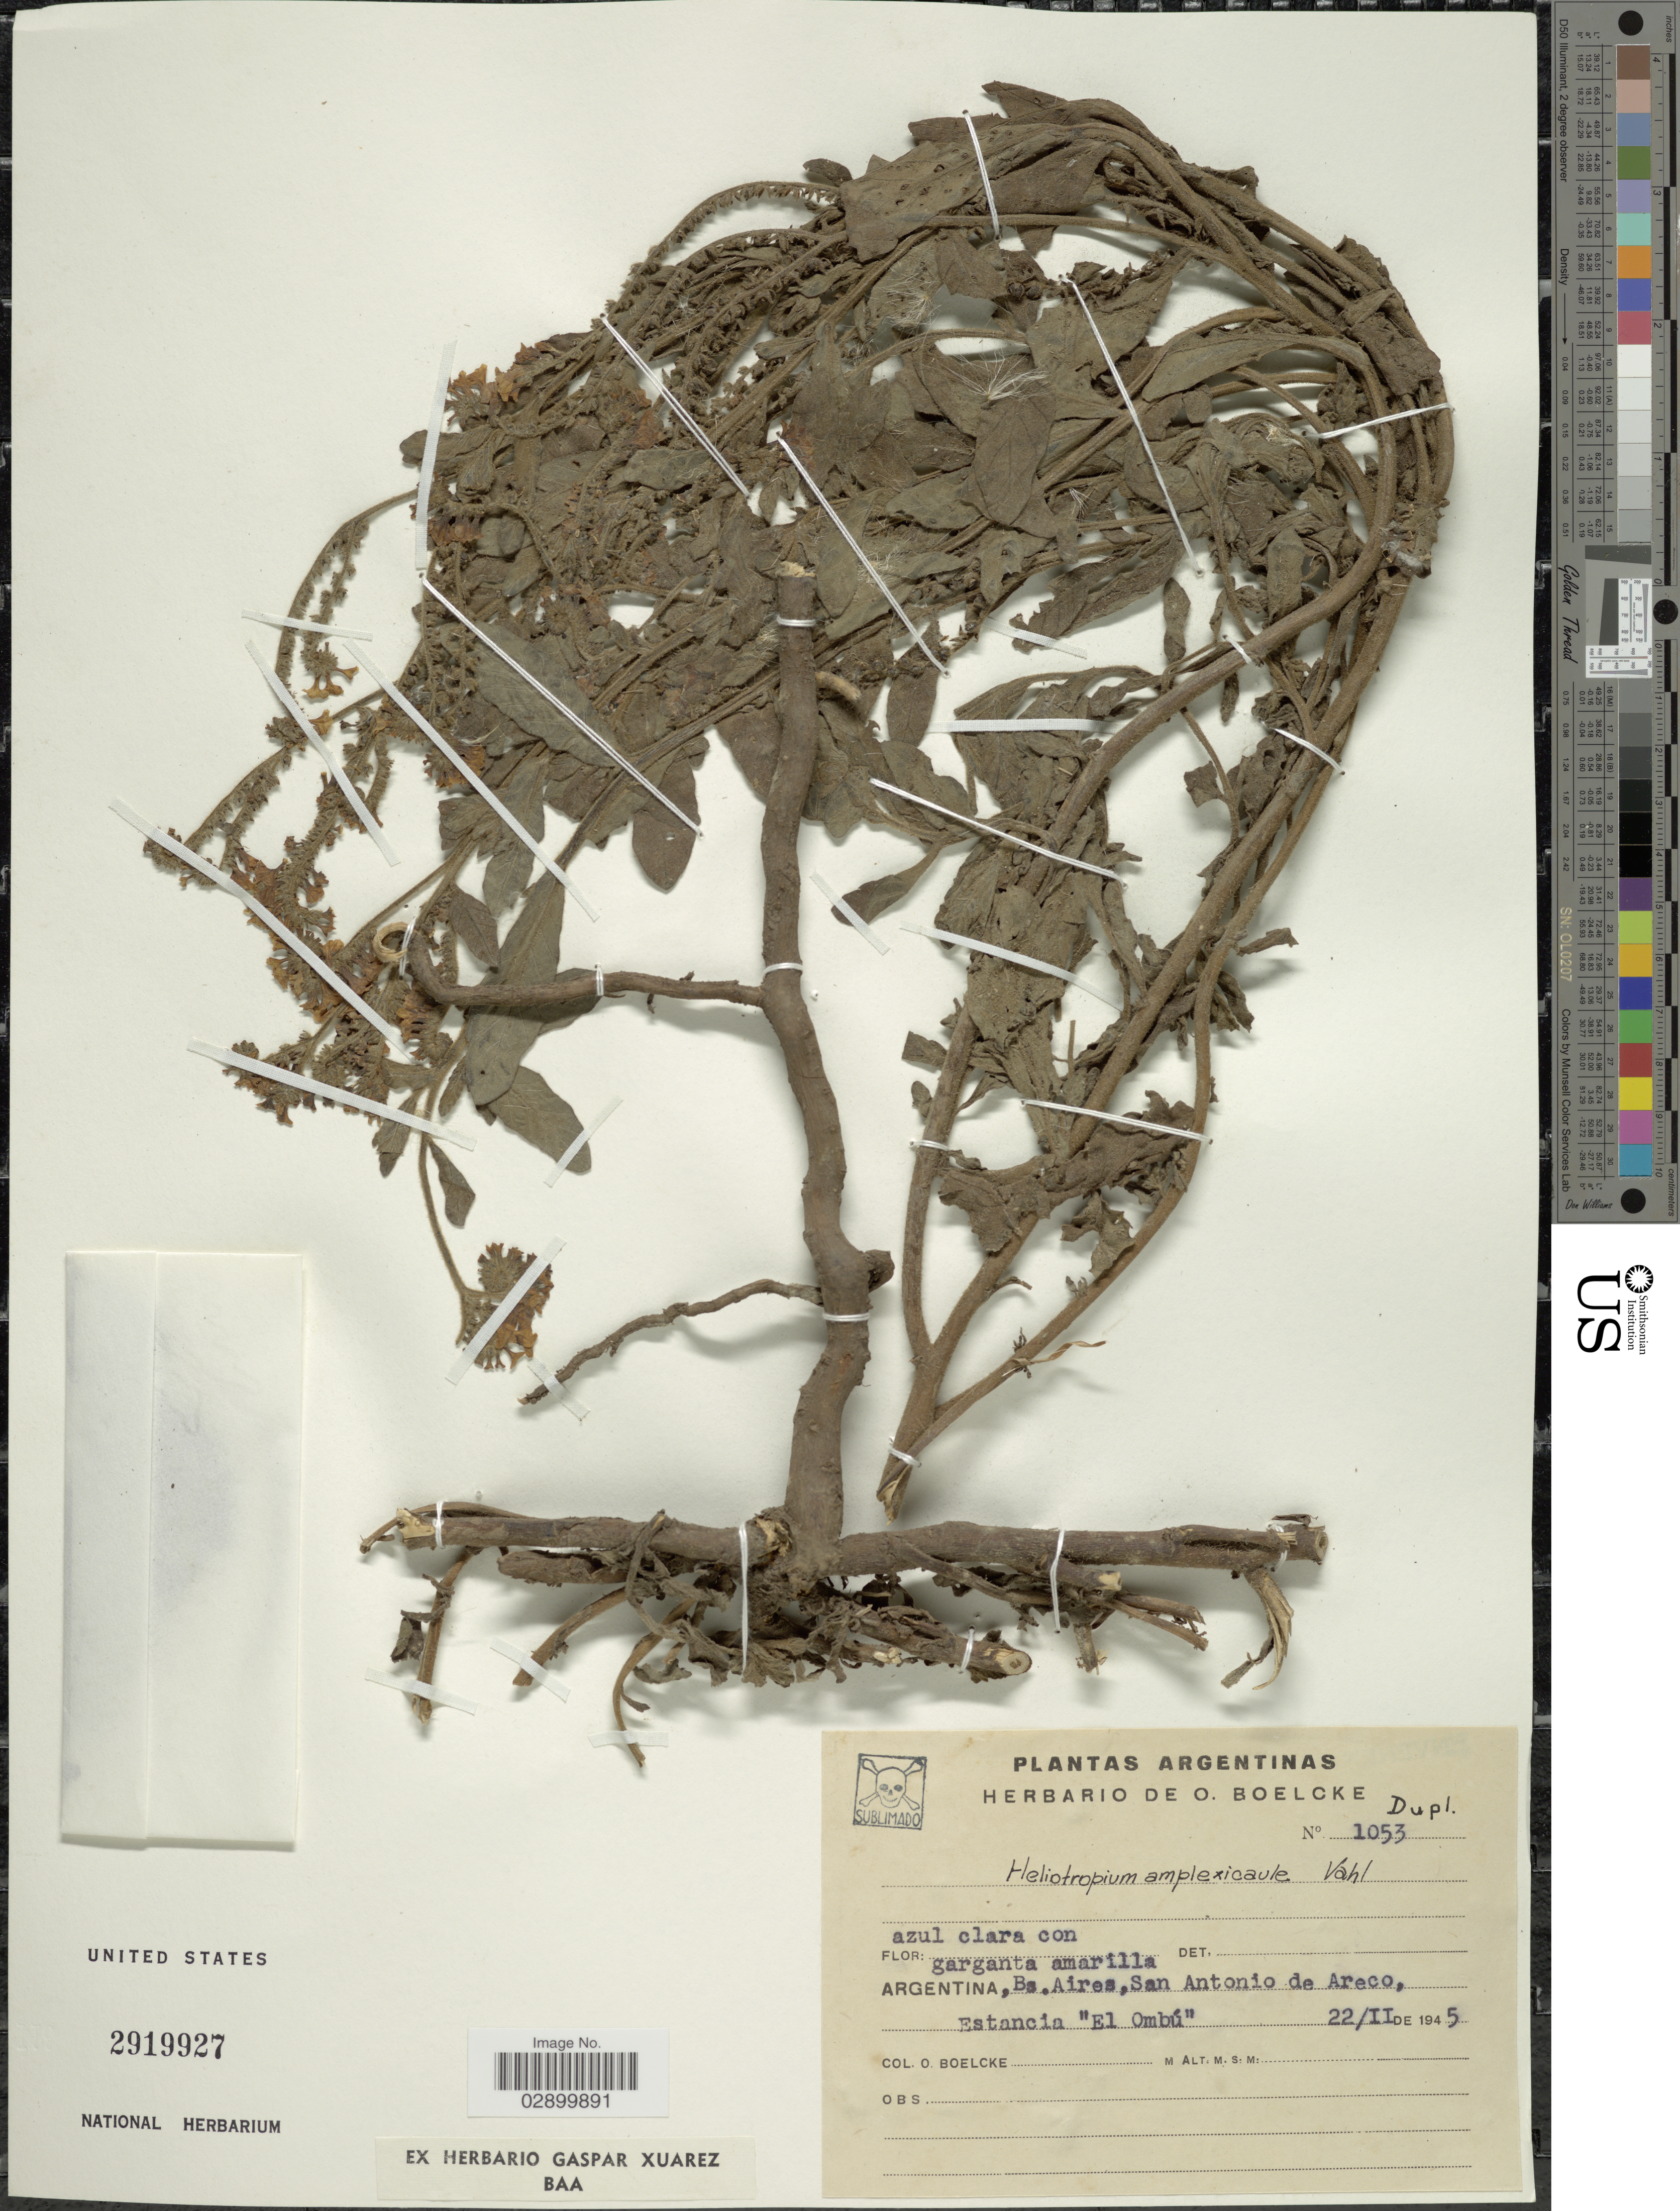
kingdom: Plantae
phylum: Tracheophyta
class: Magnoliopsida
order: Boraginales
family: Heliotropiaceae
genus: Heliotropium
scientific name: Heliotropium amplexicaule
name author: Vahl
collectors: O. Boelcke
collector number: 1053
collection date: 1945-02-22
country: Argentina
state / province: Buenos Aires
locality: Bs. Aires, San Antonio de Areco, Estancia "El Ombú".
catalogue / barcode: US 2919927